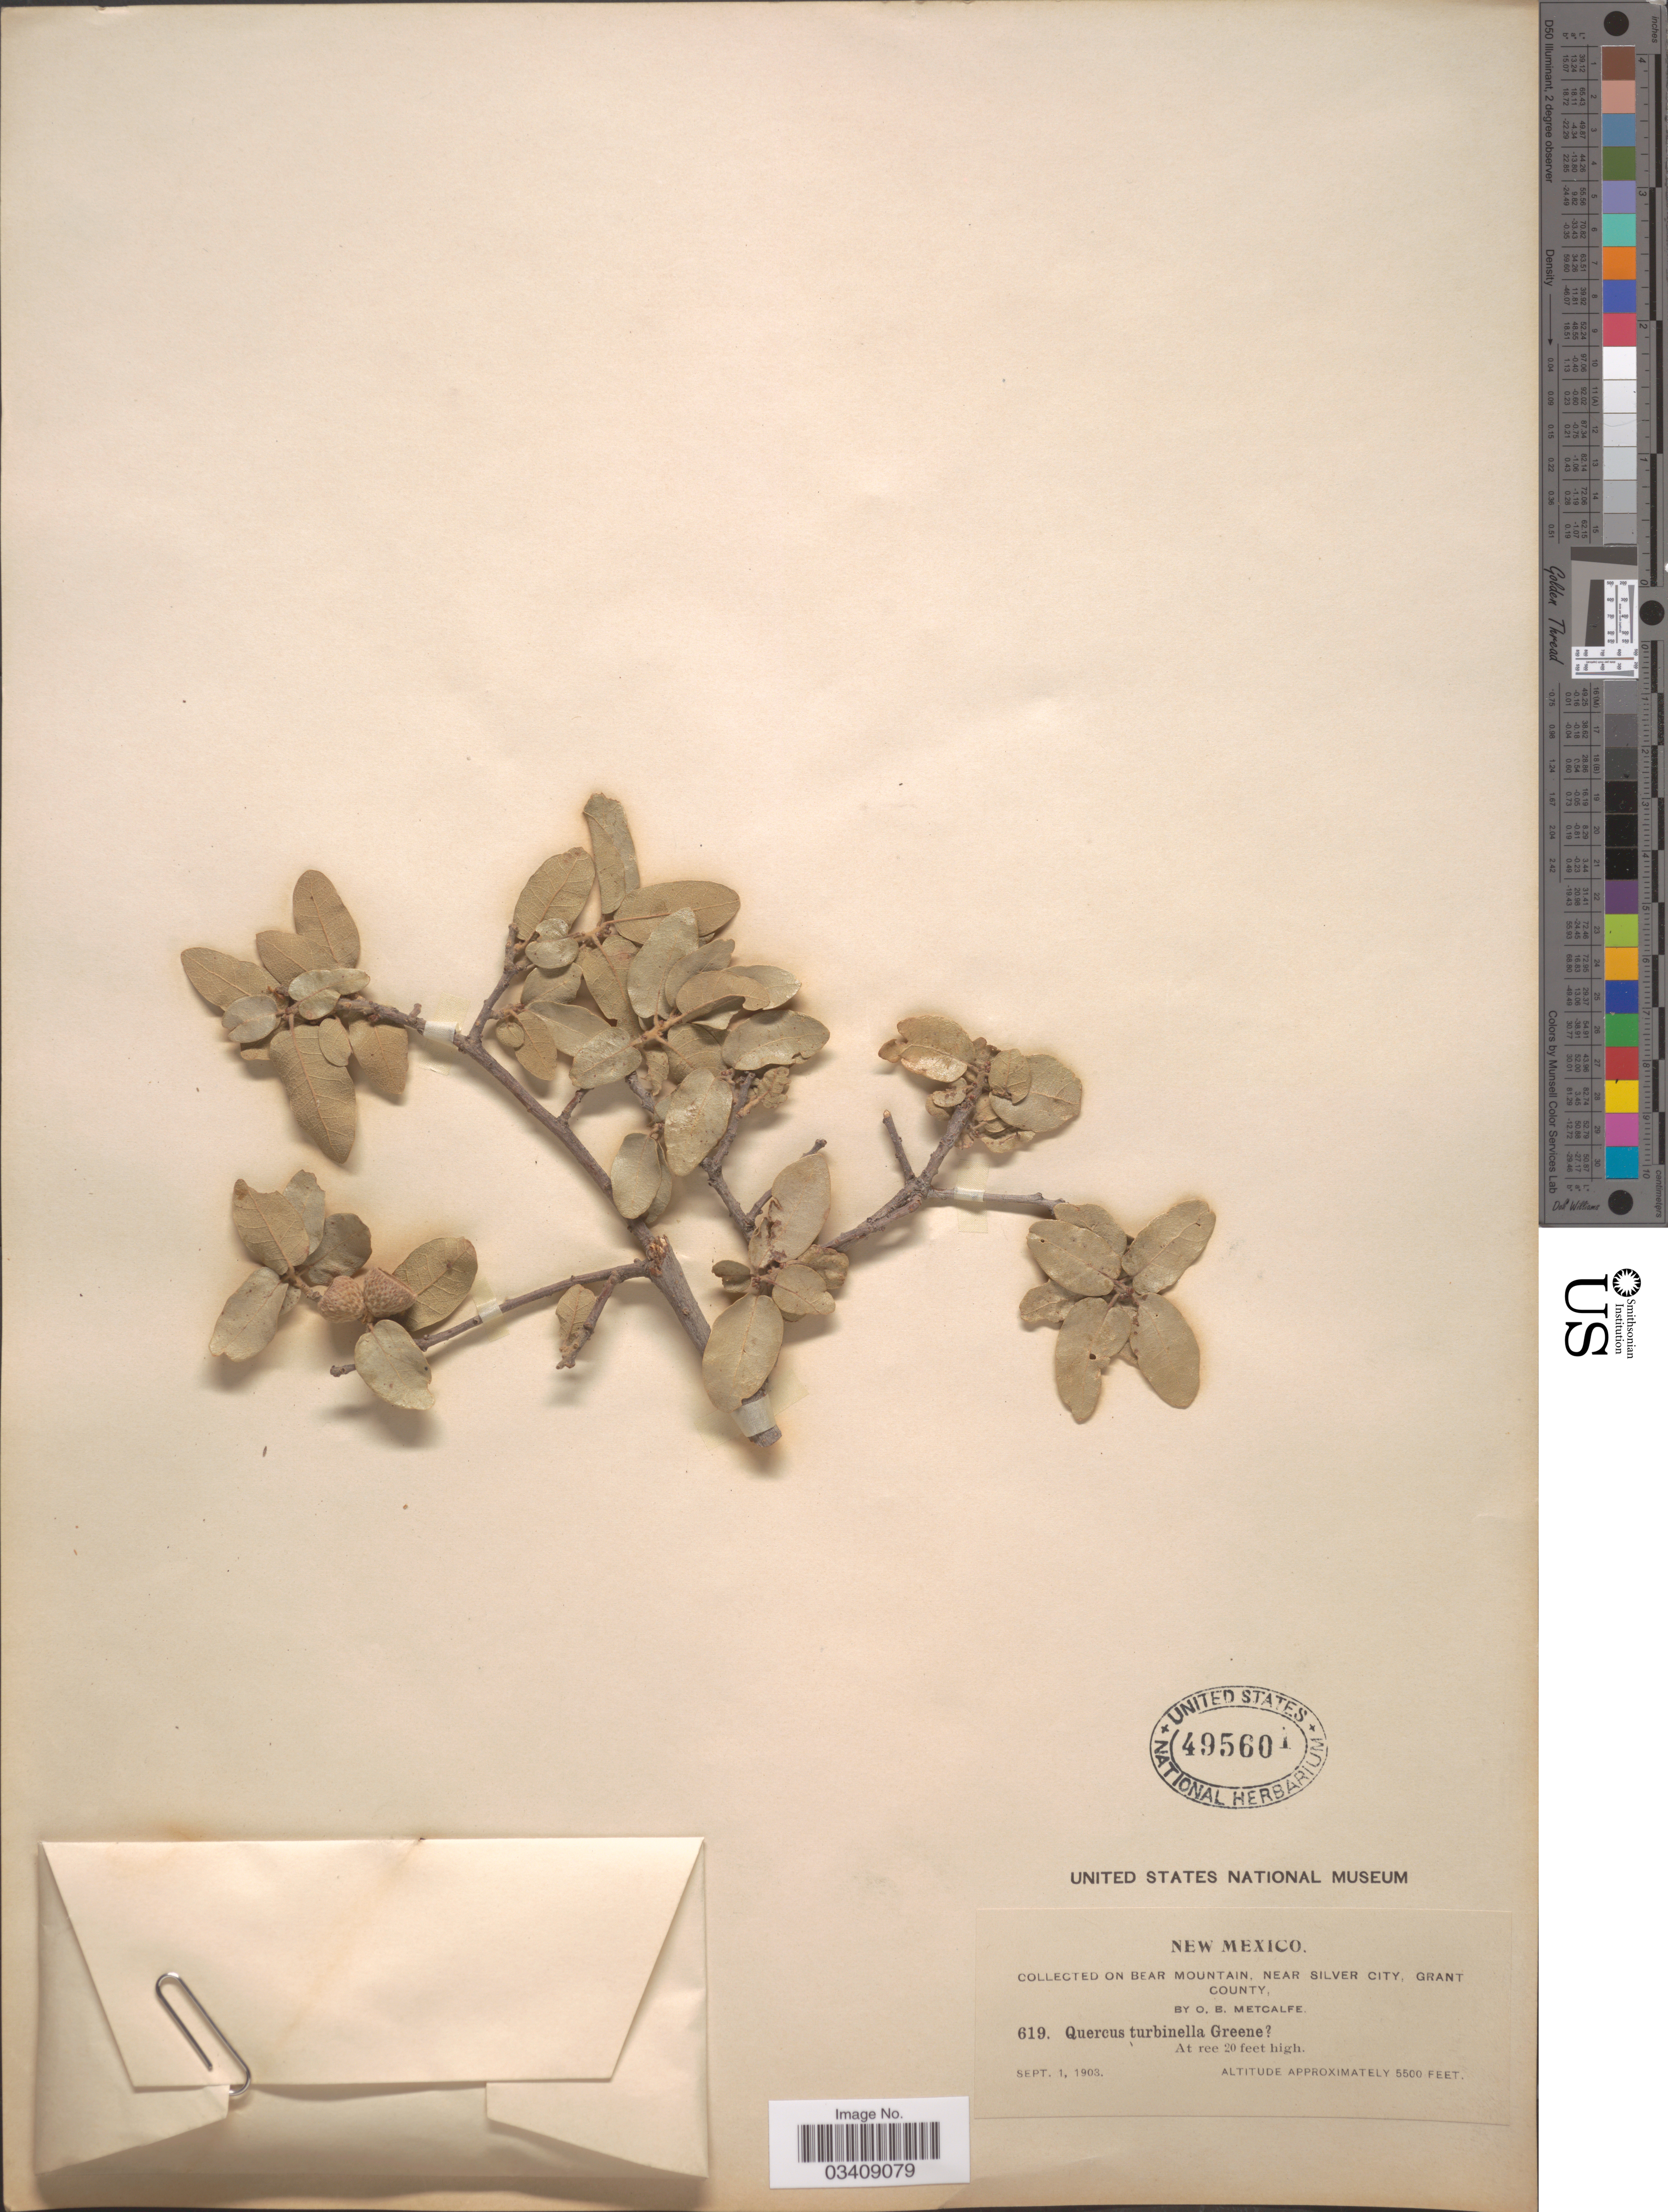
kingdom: Plantae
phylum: Tracheophyta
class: Magnoliopsida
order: Fagales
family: Fagaceae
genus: Quercus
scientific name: Quercus turbinella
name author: Greene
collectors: O. B. Metcalfe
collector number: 619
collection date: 1903-09-01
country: United States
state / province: New Mexico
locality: On Bear Mountain, near Silver City, Grant County.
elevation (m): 1676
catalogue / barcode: US 495601